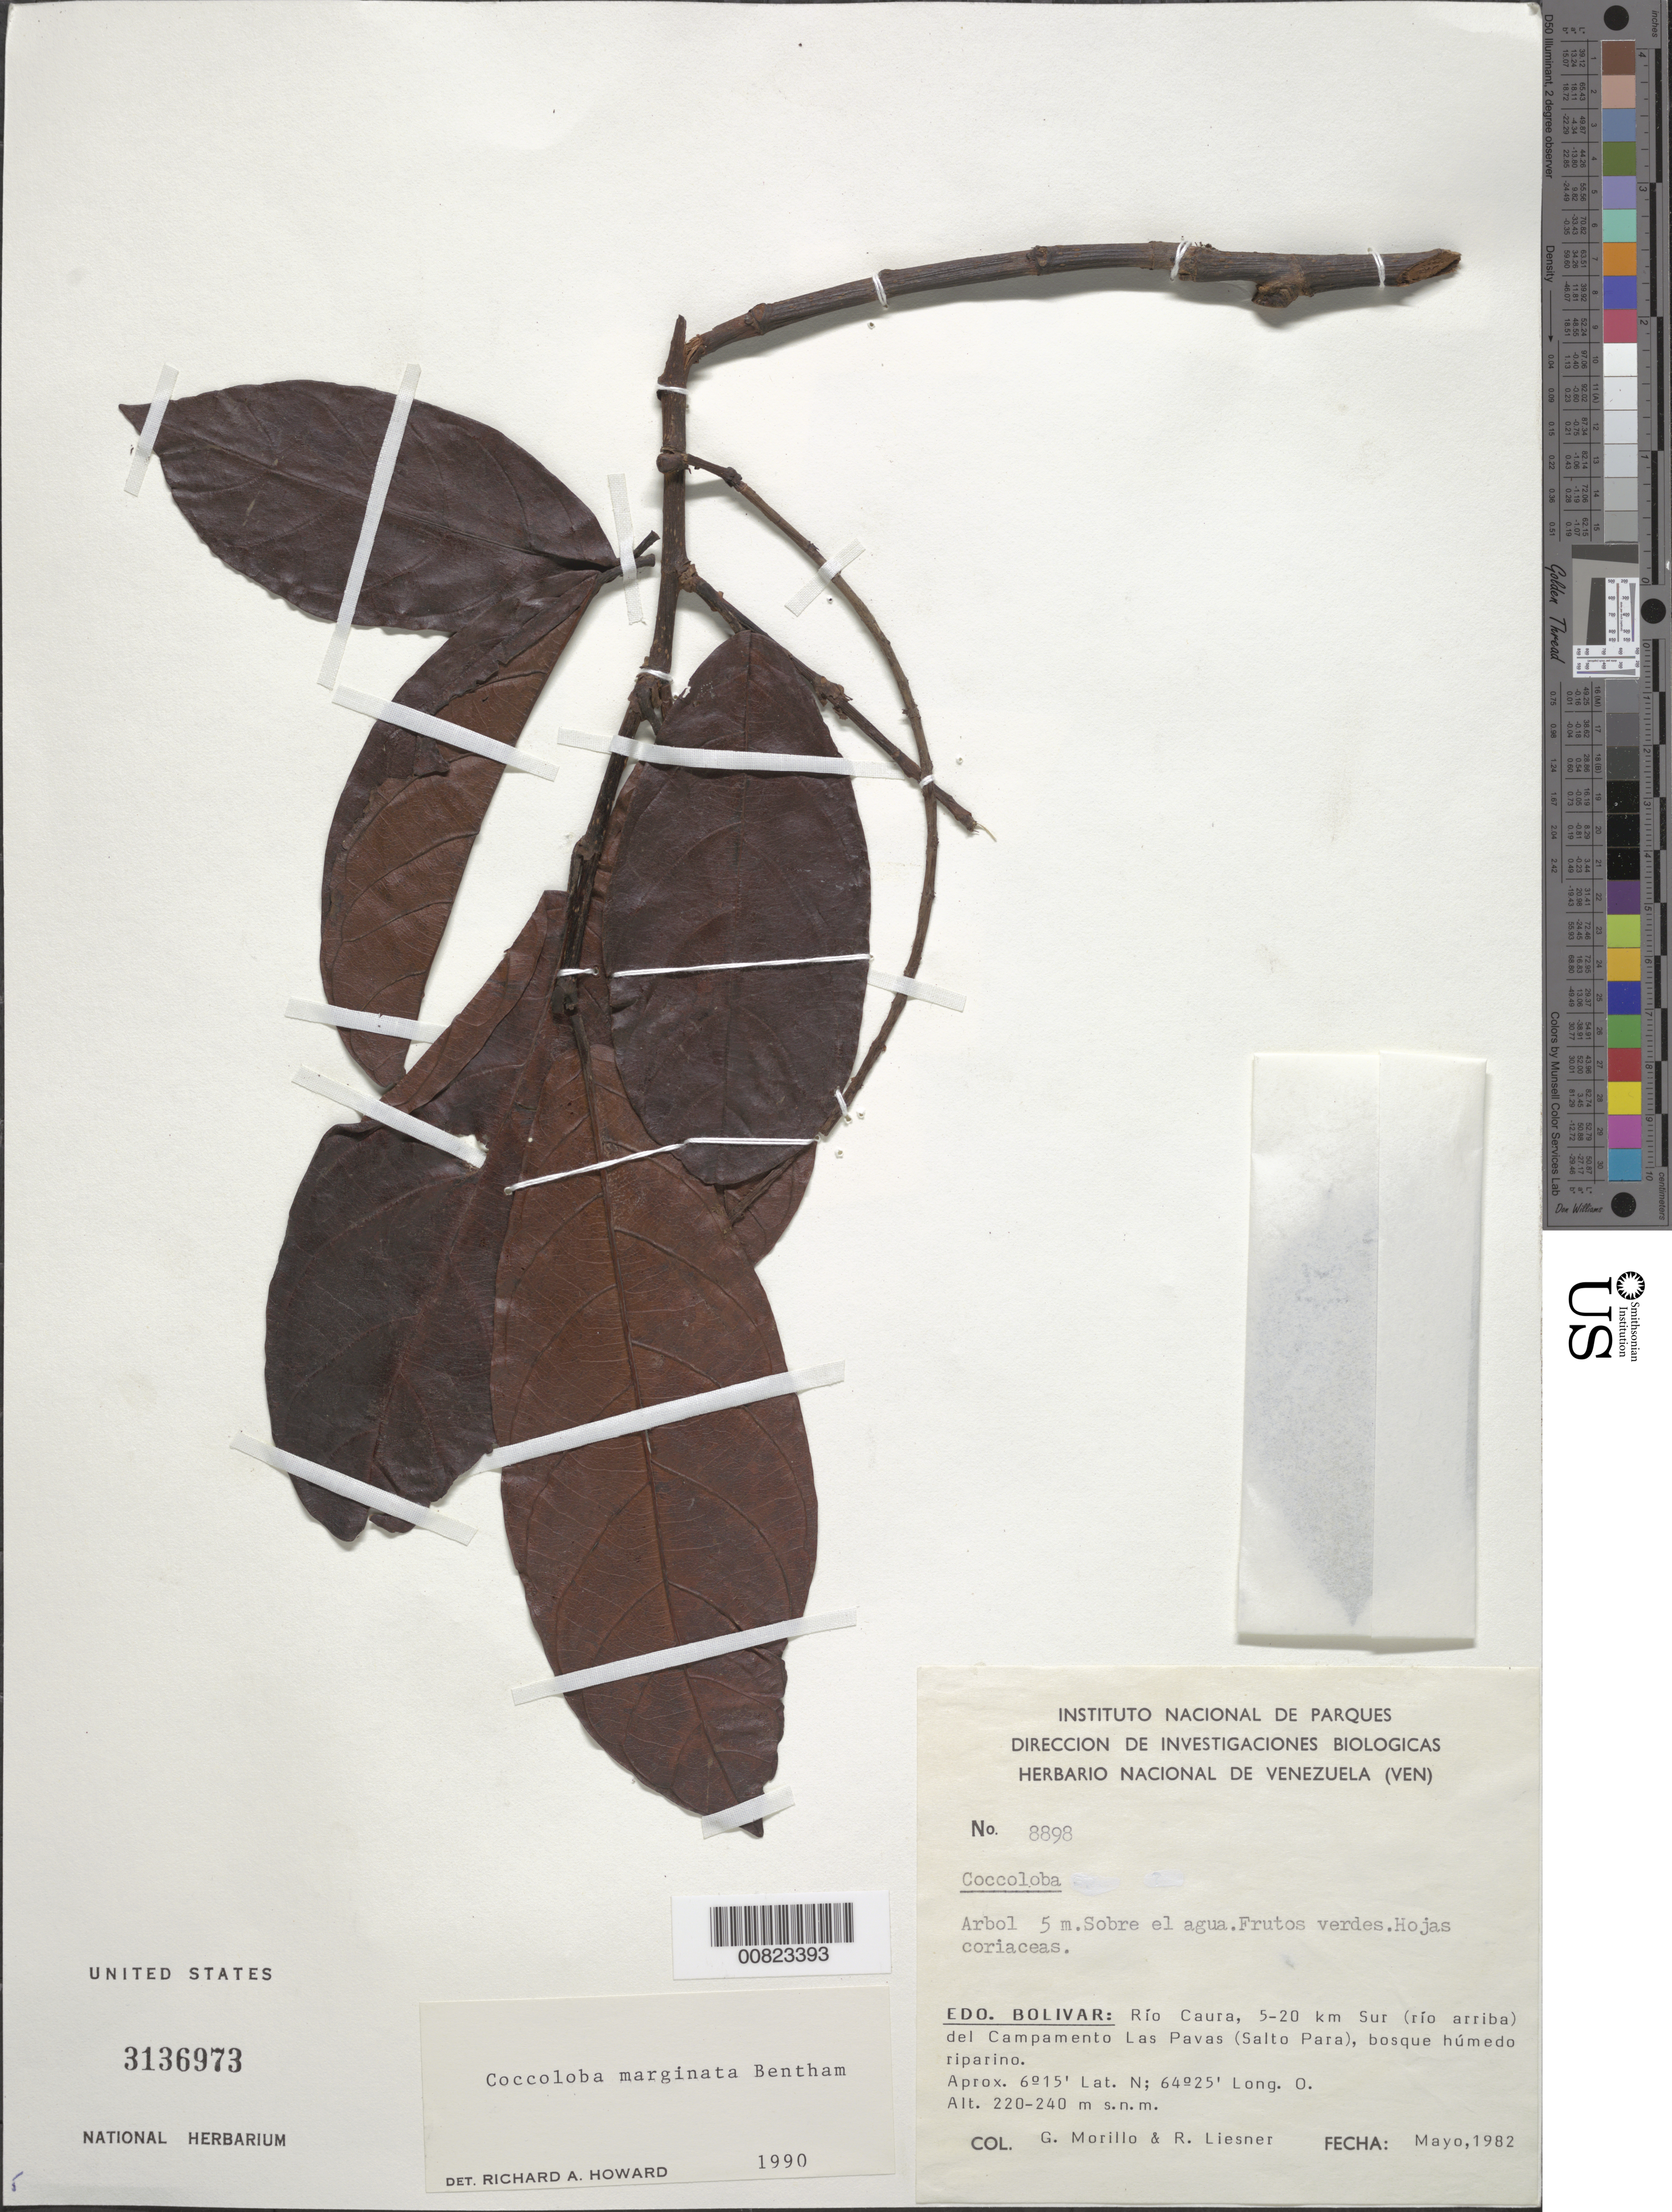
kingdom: Plantae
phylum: Tracheophyta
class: Magnoliopsida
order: Caryophyllales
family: Polygonaceae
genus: Coccoloba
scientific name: Coccoloba marginata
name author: Benth.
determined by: Howard, R. A.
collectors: G. Morillo & R. L. Liesner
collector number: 8898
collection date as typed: May-82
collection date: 1982-05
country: Venezuela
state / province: Bolívar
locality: Río Caura, 5-20 km Sur (río arriba) del Campamento Las Pavas (Salto Para)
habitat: Wet riparian forest; sobre el agua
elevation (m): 220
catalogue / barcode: US 3136973